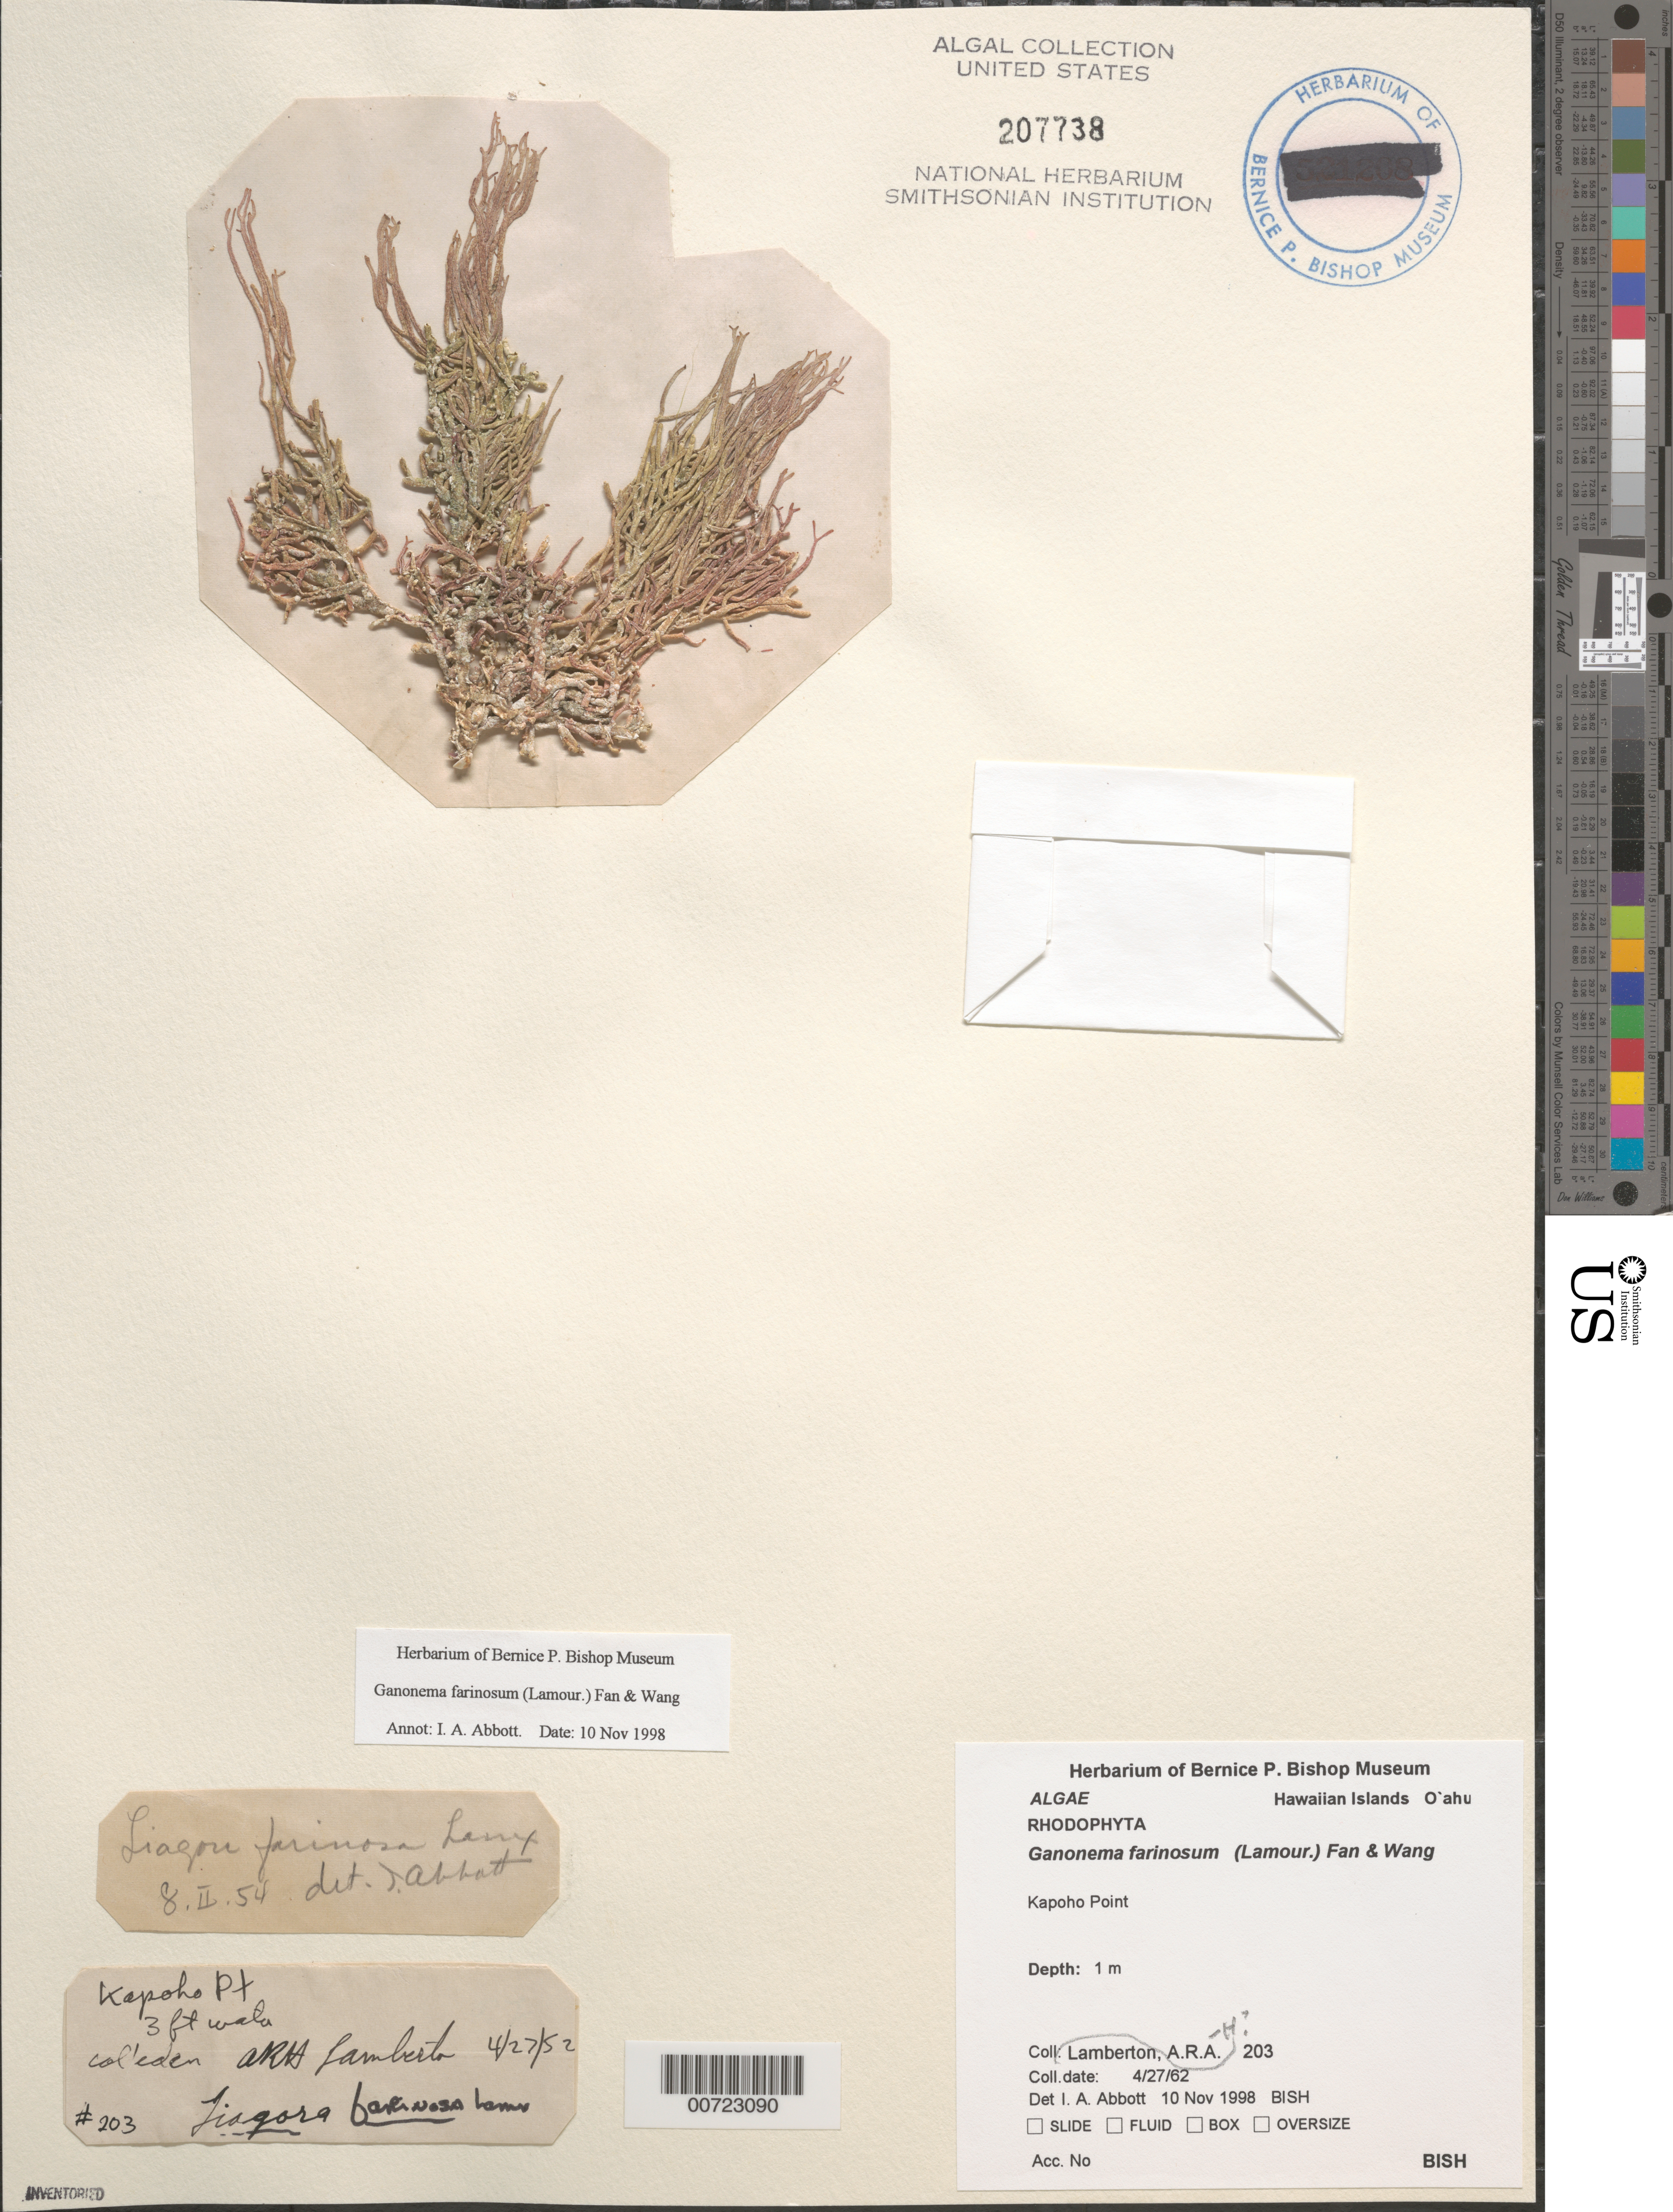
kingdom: Plantae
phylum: Rhodophyta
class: Florideophyceae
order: Nemaliales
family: Liagoraceae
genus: Ganonema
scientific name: Ganonema farinosum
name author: (J.V.Lamouroux) K.C. Fan & Yung C. Wang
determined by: Abbott, Isabella A.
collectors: A. Lamberton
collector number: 203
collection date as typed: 27 Apr 1952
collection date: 1952-04-27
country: United States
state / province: Hawaii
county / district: Honolulu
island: Oahu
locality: Kapoho Point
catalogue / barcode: US 207738